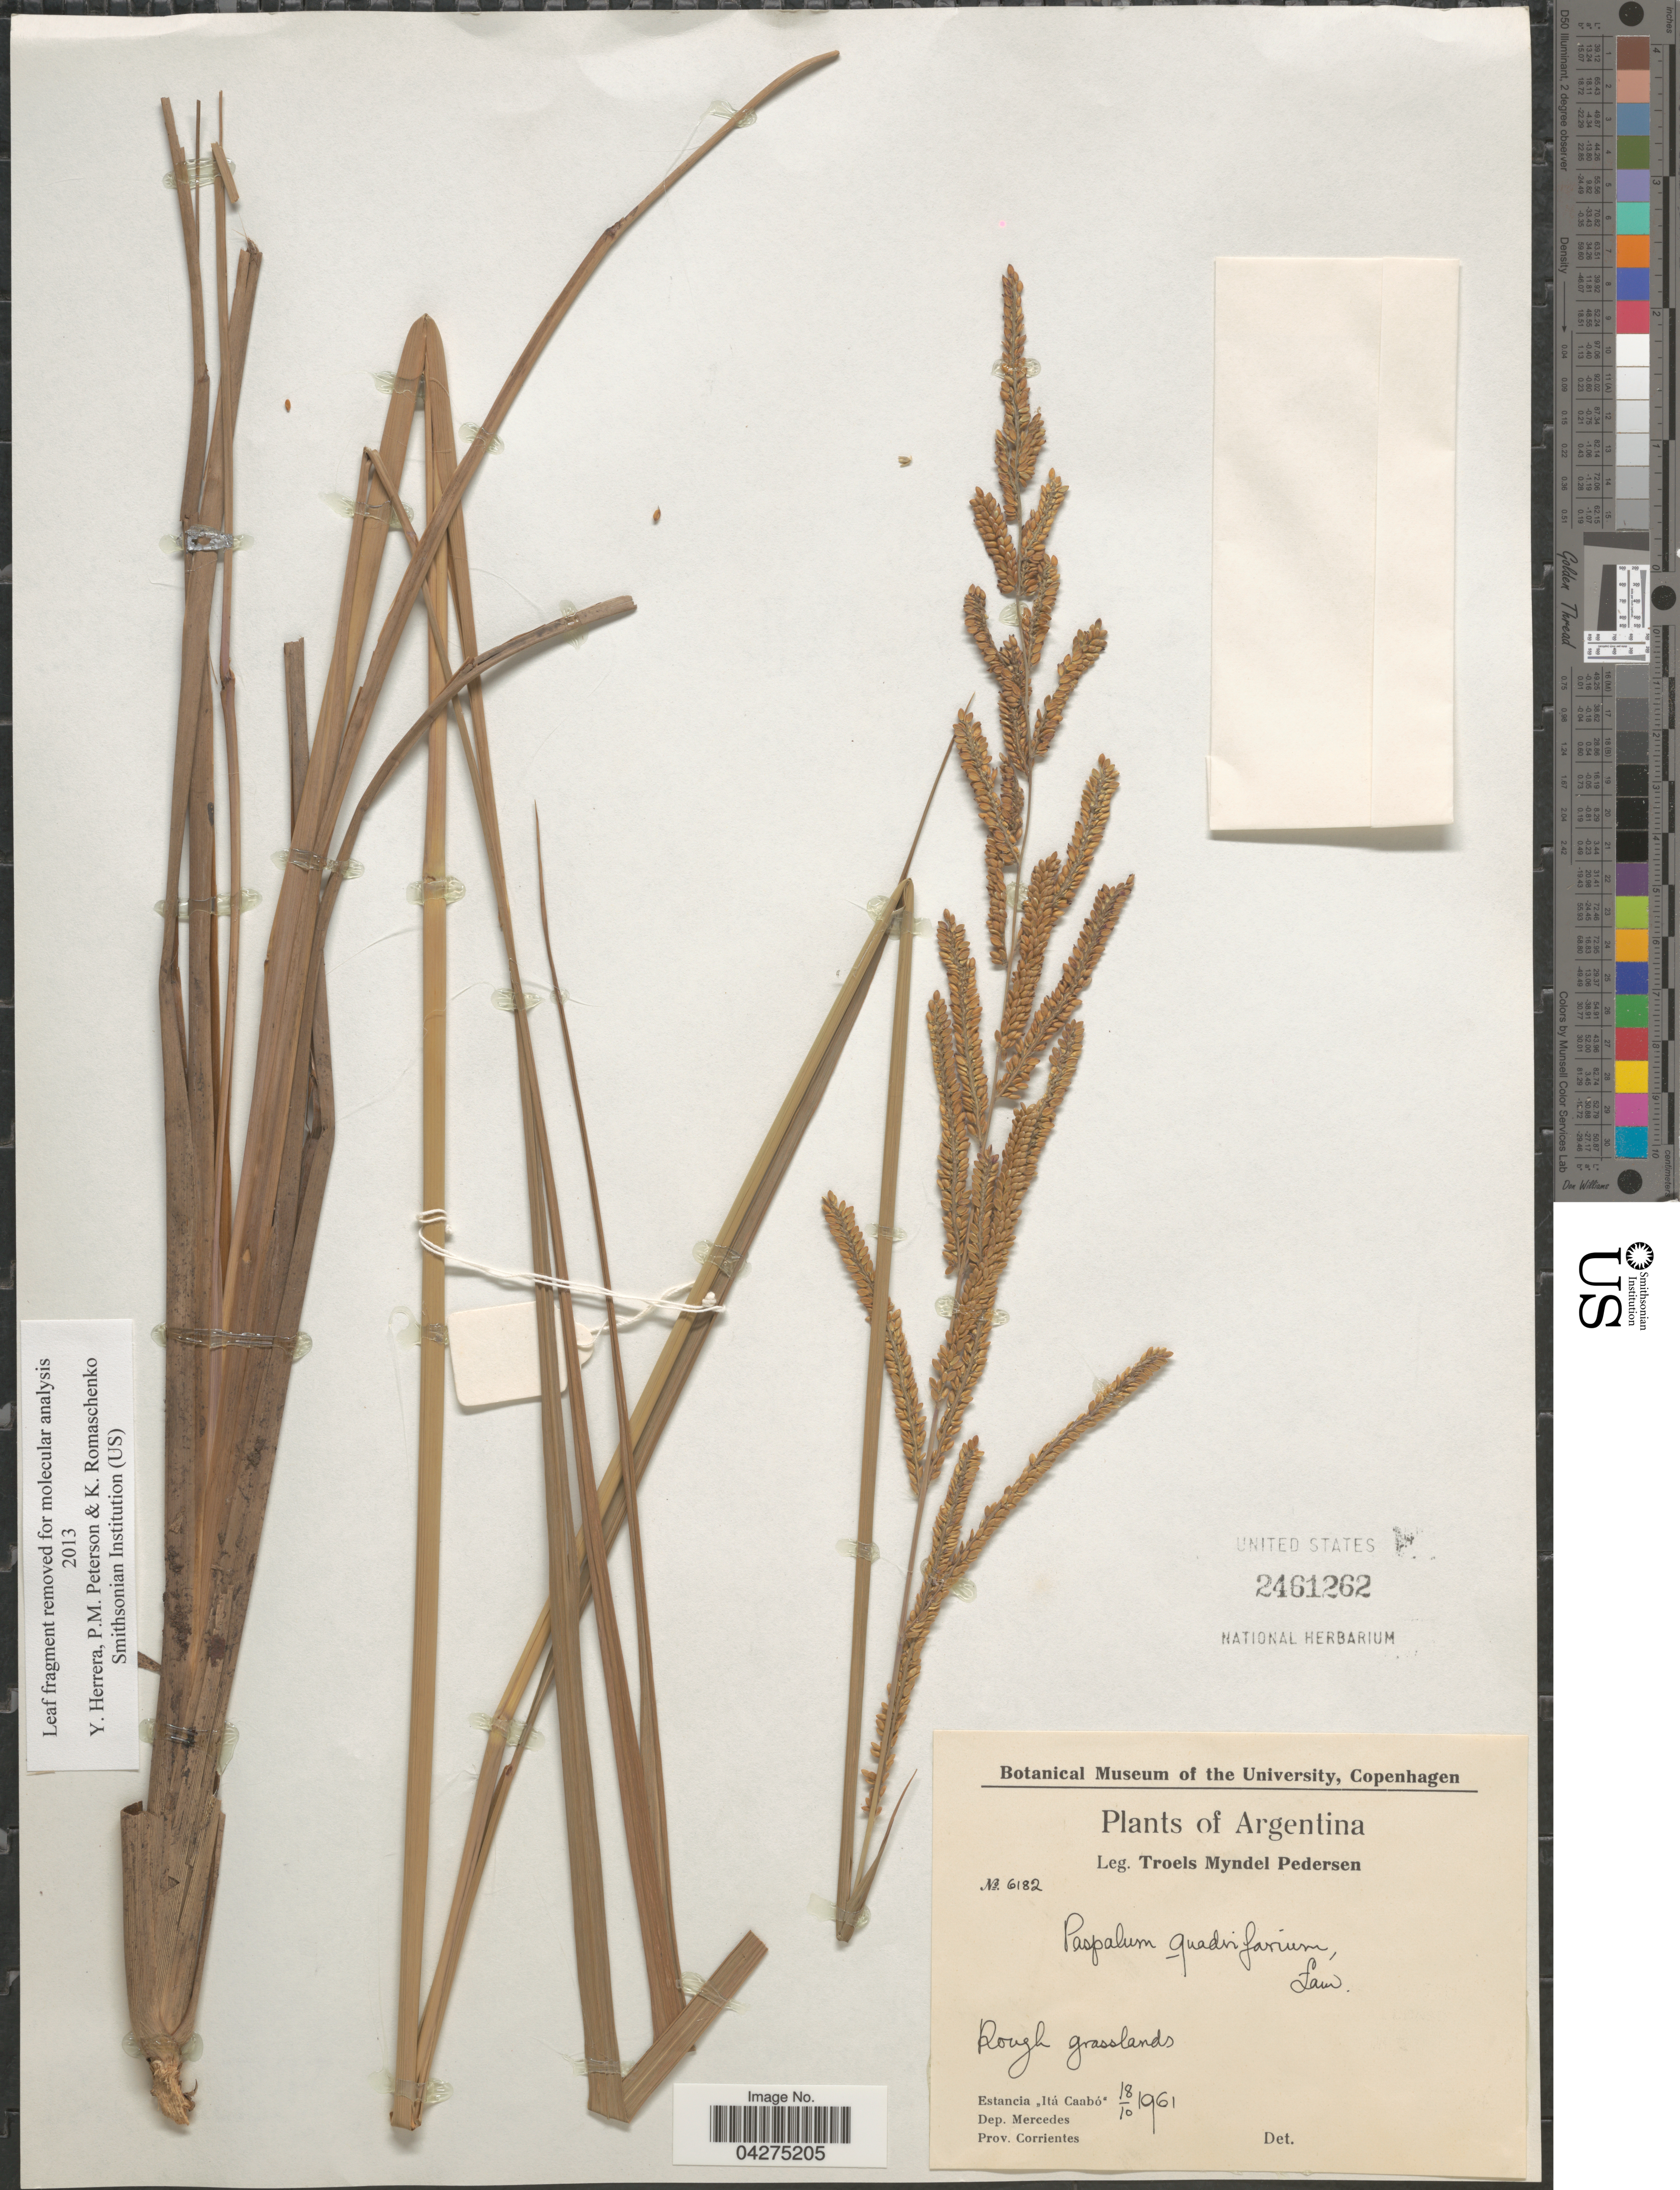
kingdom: Plantae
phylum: Tracheophyta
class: Liliopsida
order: Poales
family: Poaceae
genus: Paspalum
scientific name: Paspalum quadrifarium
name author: Lam.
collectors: T. Pederson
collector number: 6182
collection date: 1961-10-18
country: Argentina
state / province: Corrientes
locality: Rough grasslands. Estancia "Itá Caabó". Dep. Mercedes.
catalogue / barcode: US 2461262